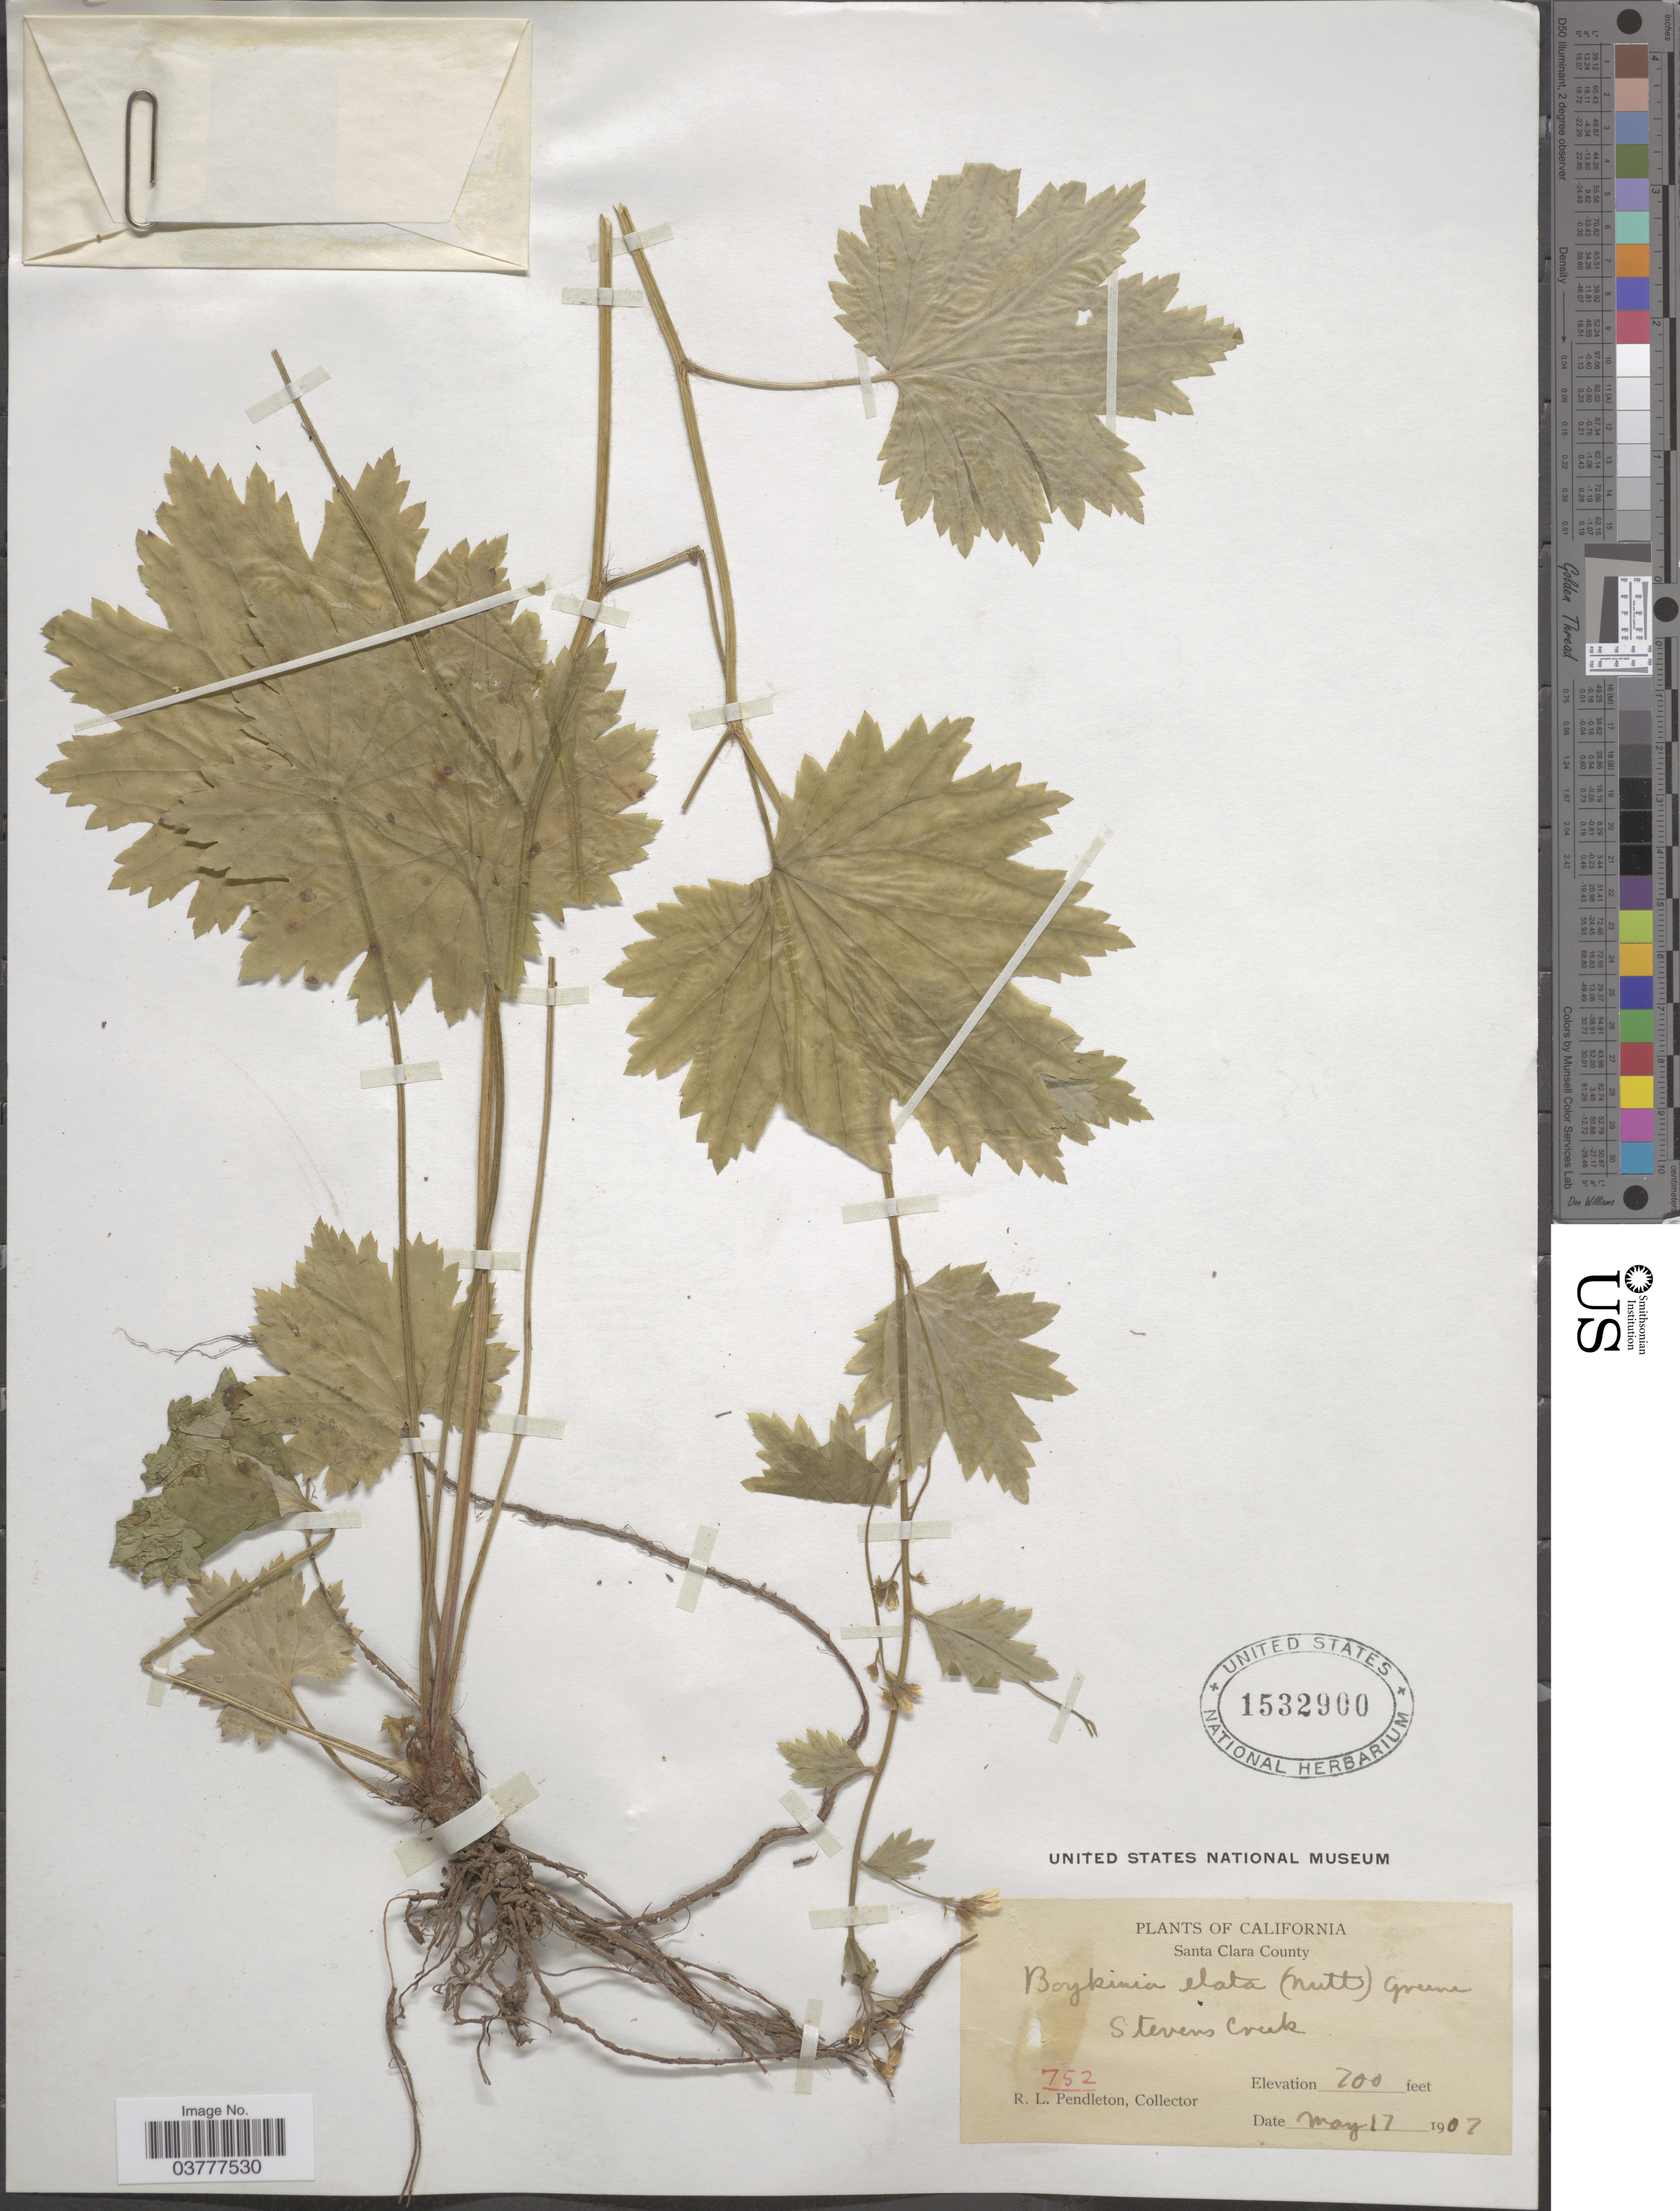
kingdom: Plantae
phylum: Tracheophyta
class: Magnoliopsida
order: Saxifragales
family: Saxifragaceae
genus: Boykinia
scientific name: Boykinia elata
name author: Greene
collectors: R. Pendleton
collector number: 752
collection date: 1907-05-17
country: United States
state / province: California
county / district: Santa Clara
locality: Santa Clara County. Stevens Creek.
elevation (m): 213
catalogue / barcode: US 1532900